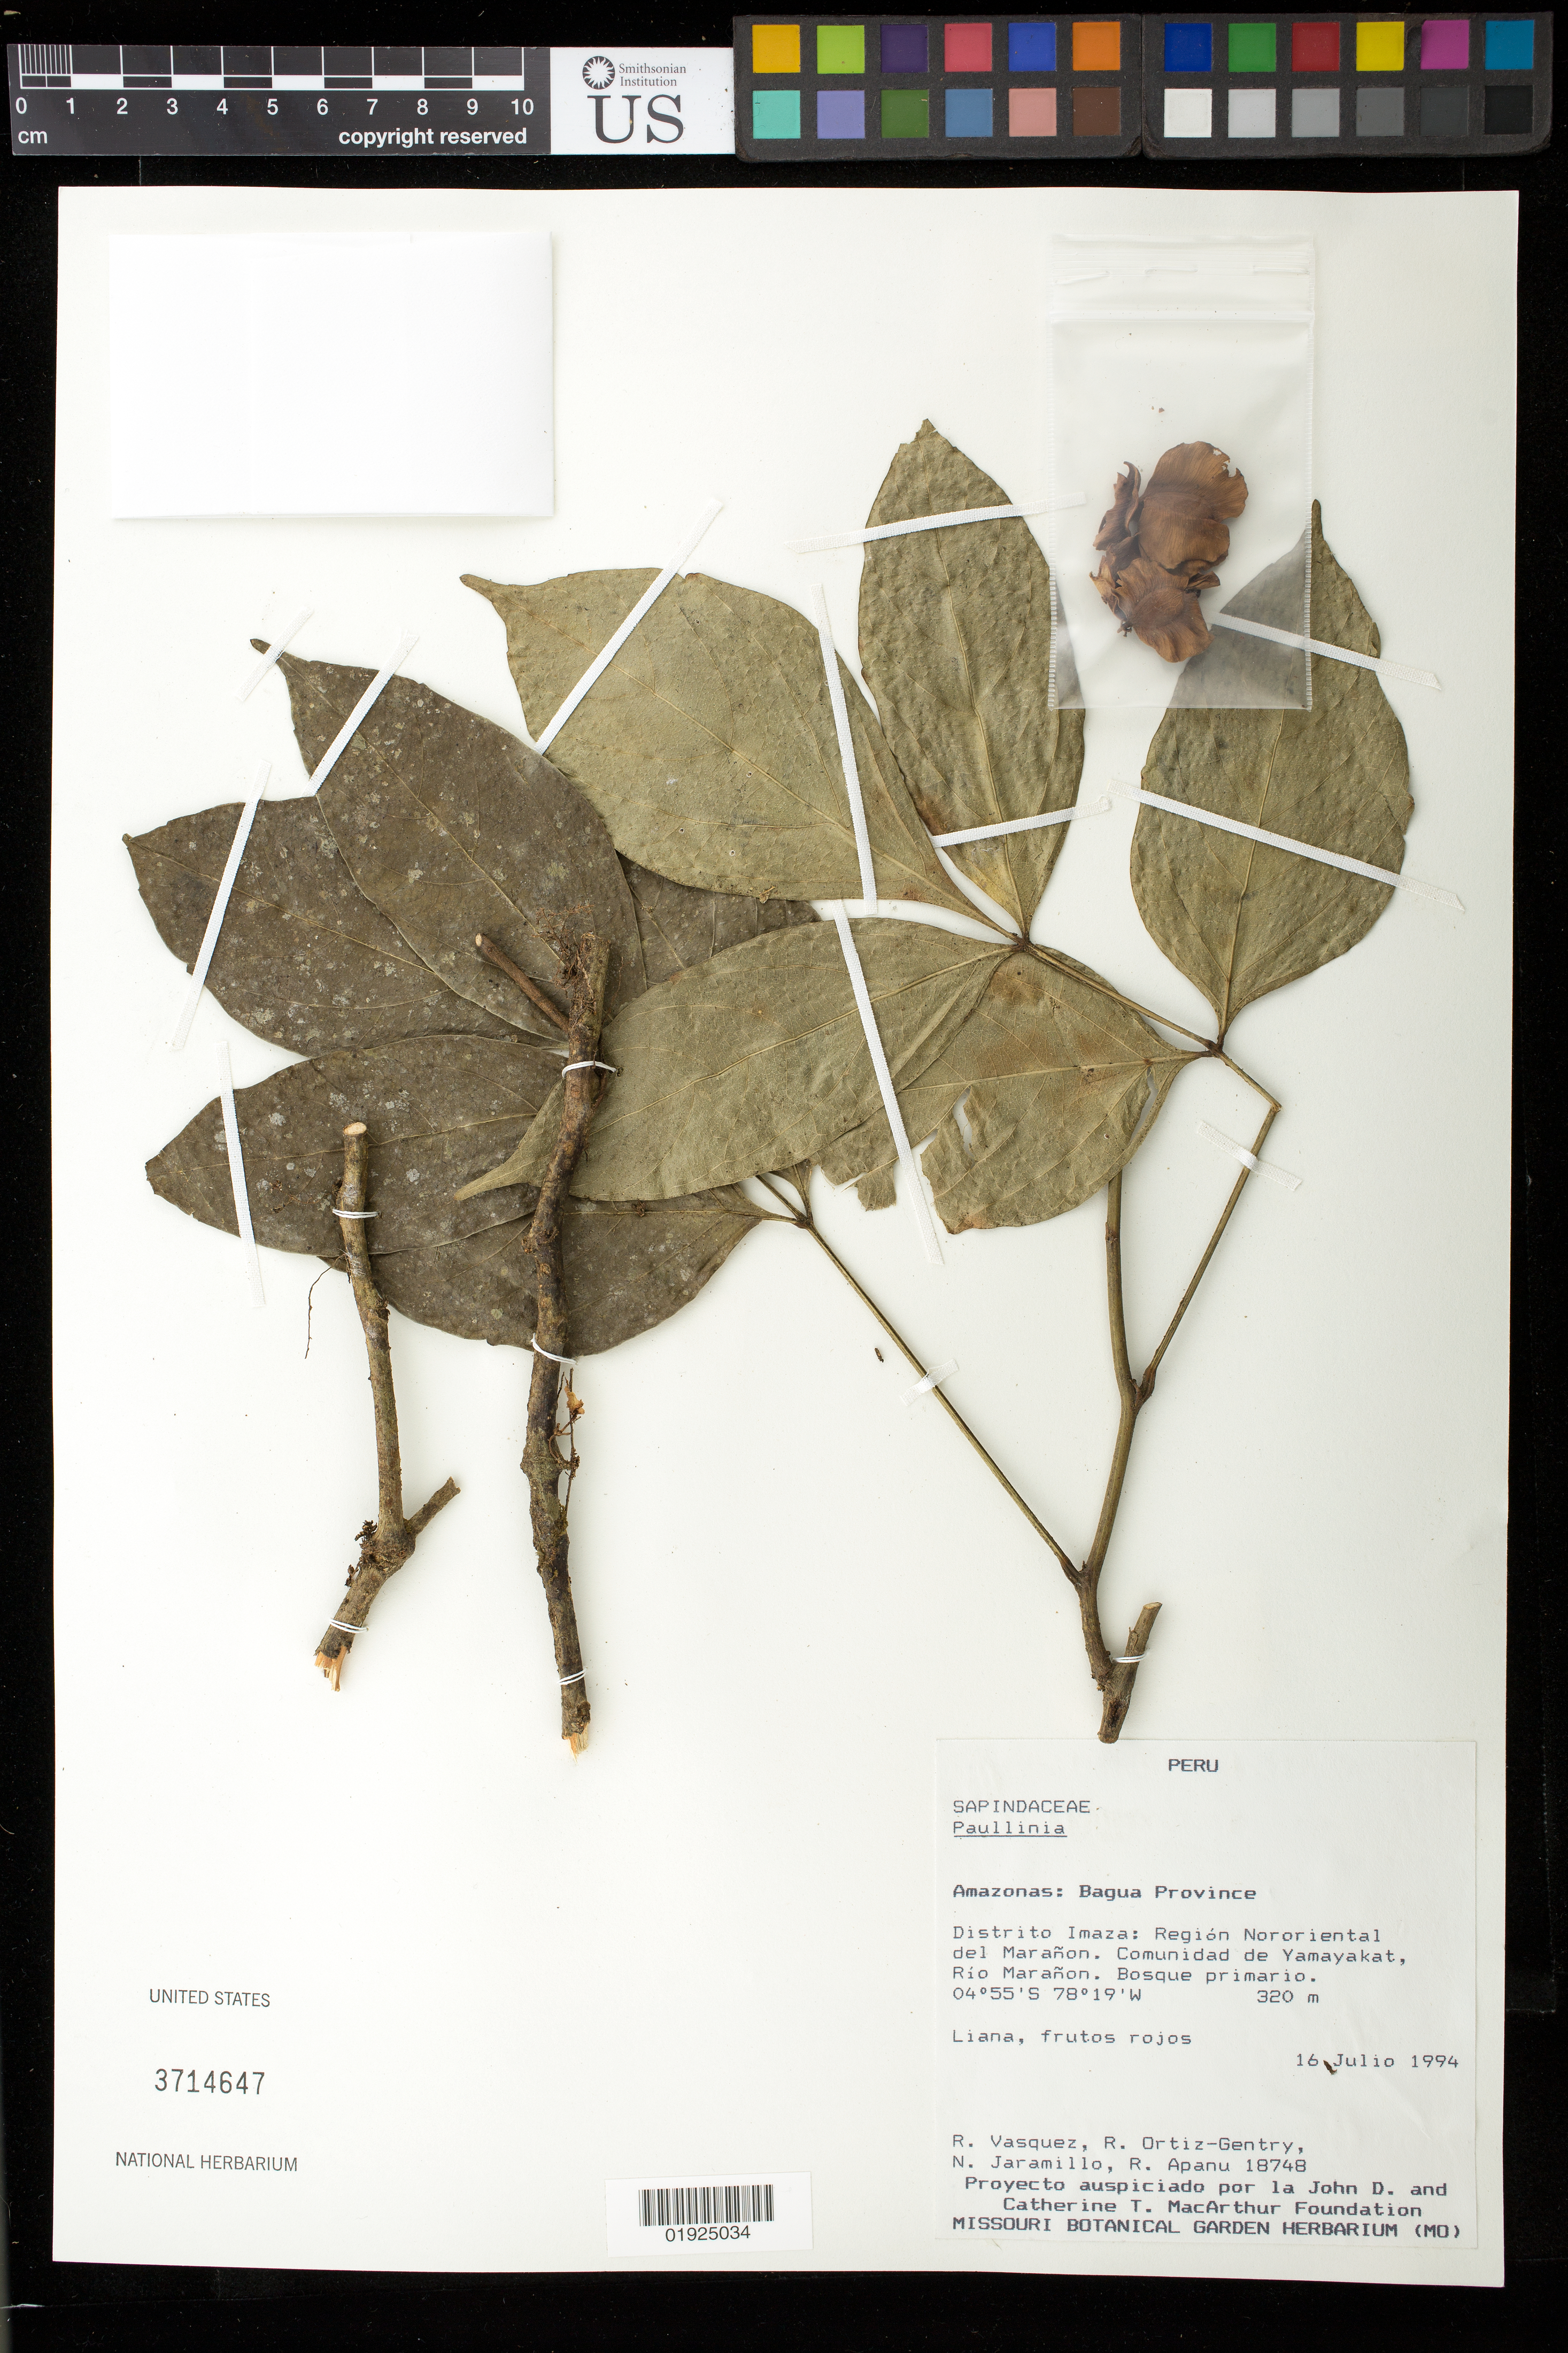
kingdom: Plantae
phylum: Tracheophyta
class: Magnoliopsida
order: Sapindales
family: Sapindaceae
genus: Paullinia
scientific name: Paullinia pterocarpa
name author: Triana & Planch.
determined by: Acevedo-Rodriguez, P., (US), Smithsonian Institution - National Museum of Natural History (UNITED STATES)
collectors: R. Vásquez M., R. Ortiz-Gentry, N. Jaramillo & R. Apanu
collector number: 18748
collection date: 1994-07-16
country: Peru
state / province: Amazonas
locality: Bagua Province, Distrito Imaza: Región Nororiental del Marañon. Comunidad de Yamayakat, Río Marañon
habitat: Bosque primario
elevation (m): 320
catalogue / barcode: US 3714647